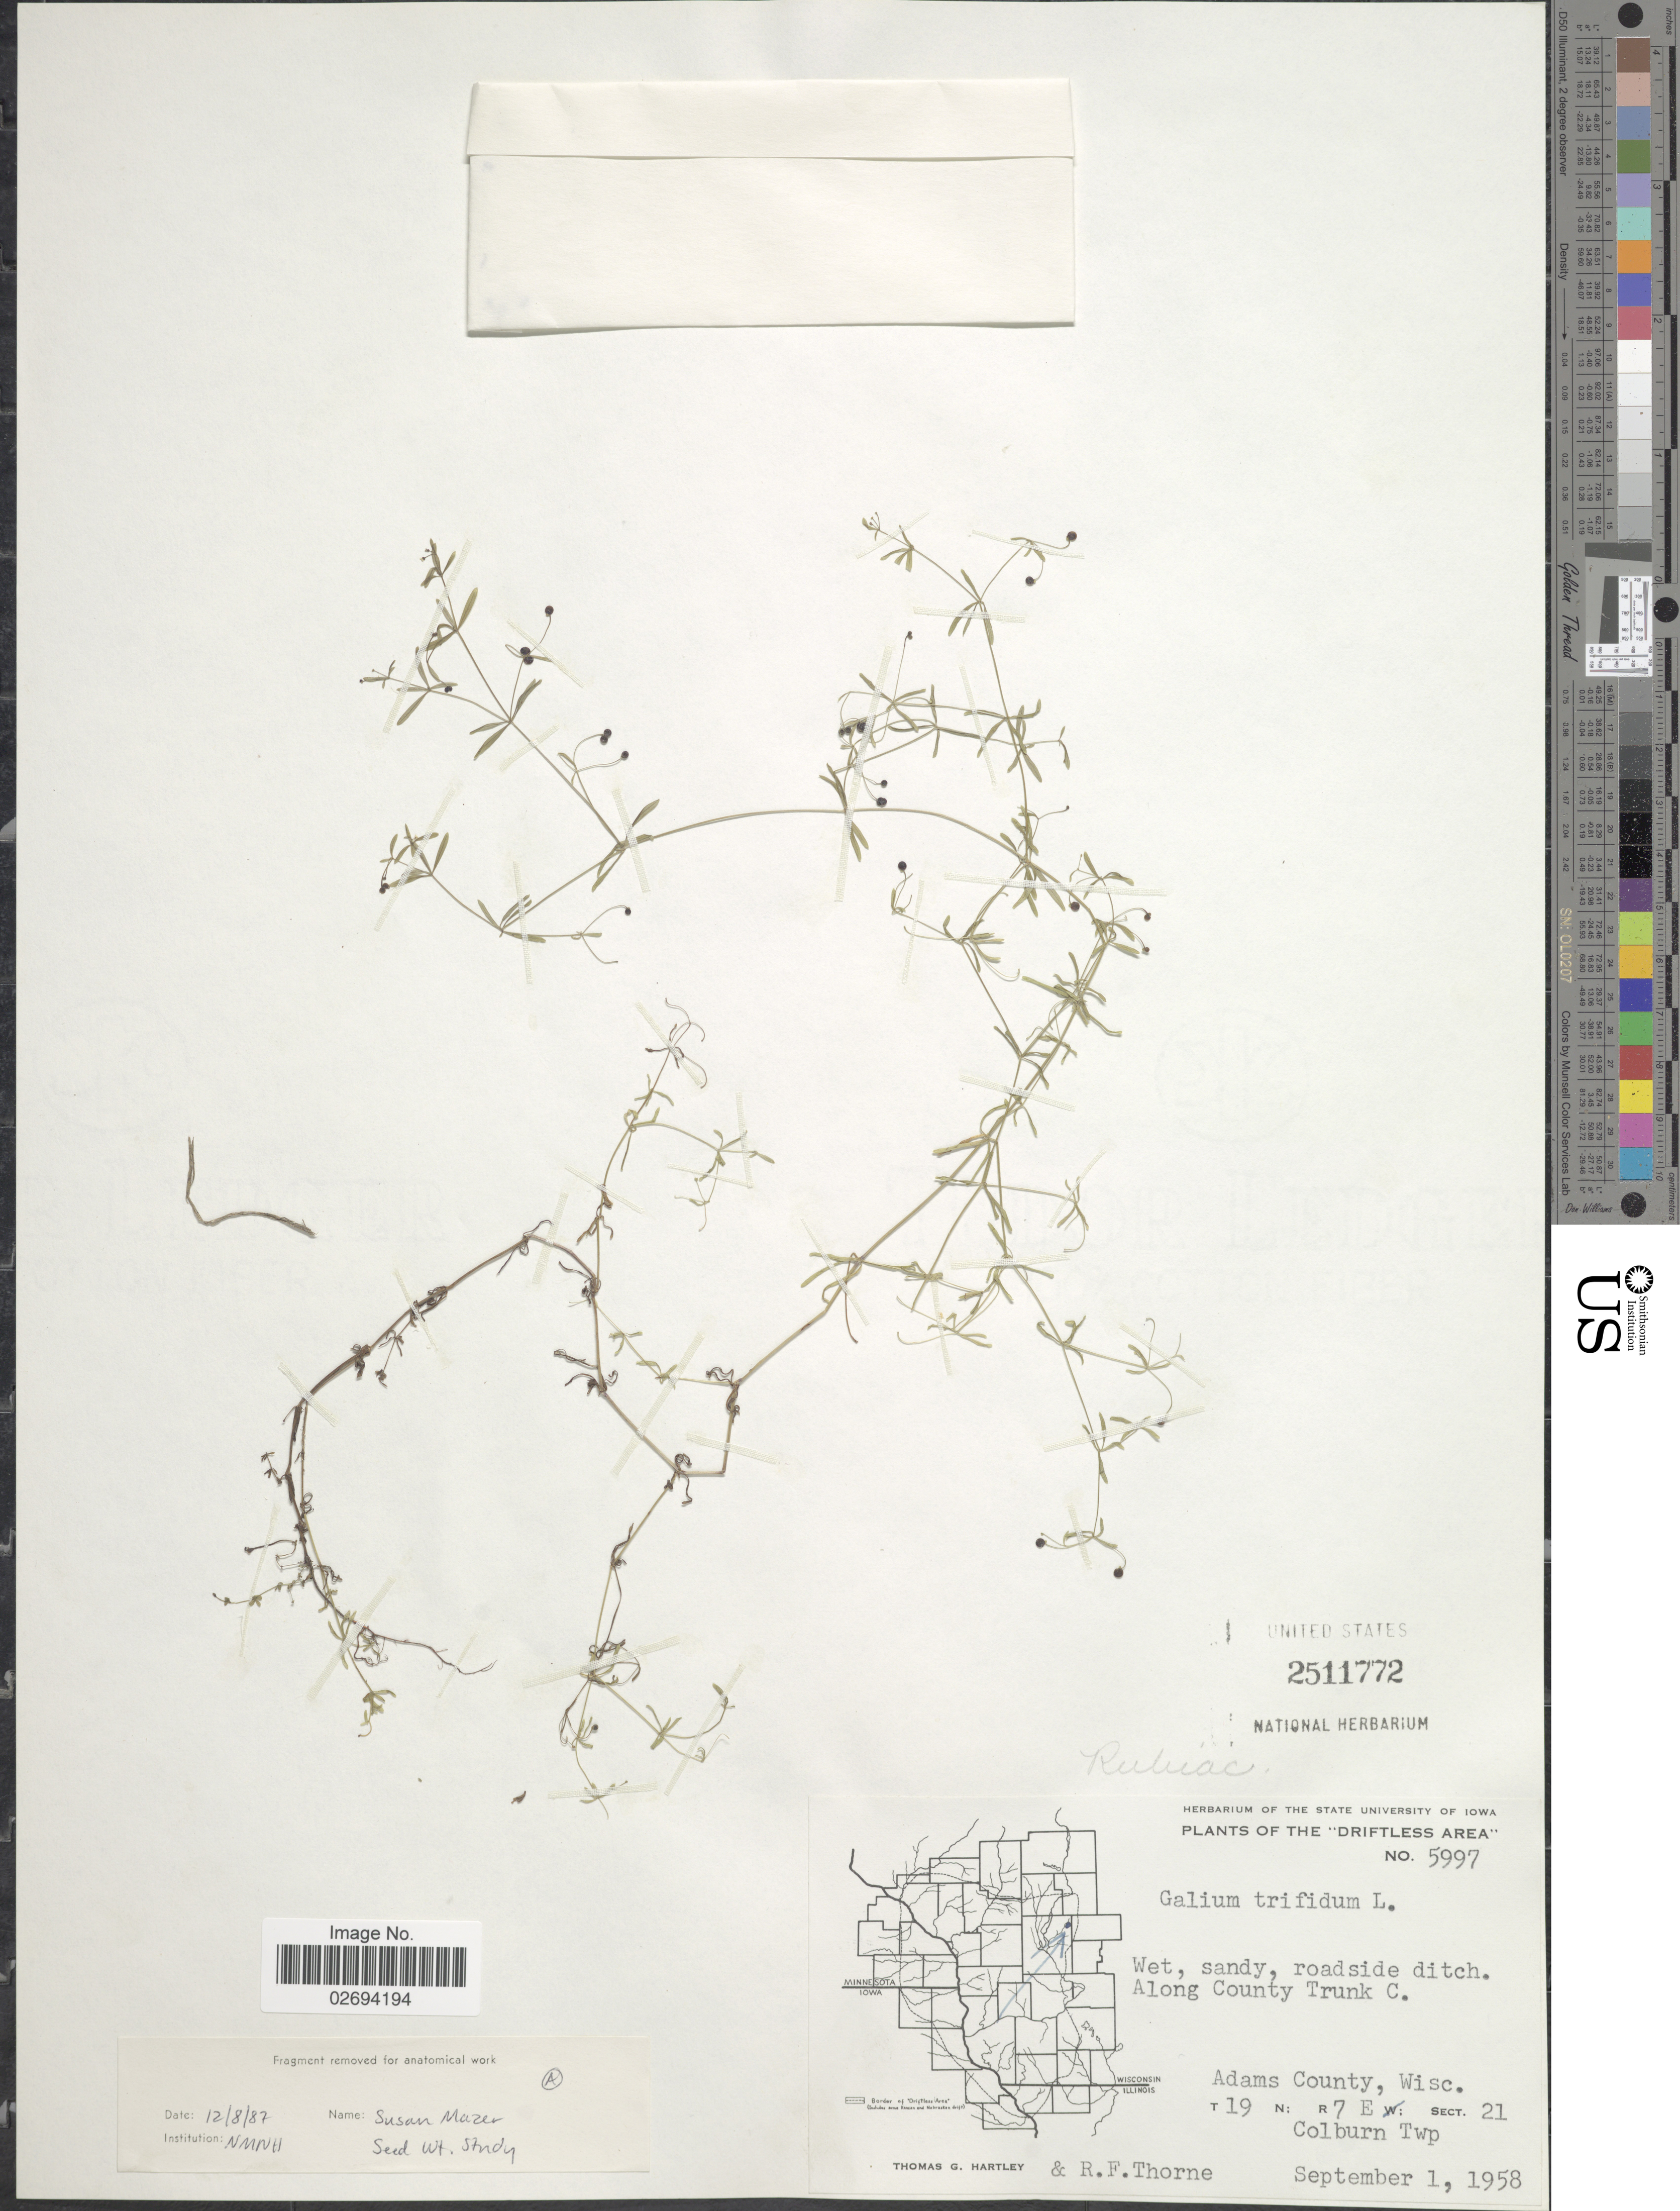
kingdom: Plantae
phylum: Tracheophyta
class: Magnoliopsida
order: Gentianales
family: Rubiaceae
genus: Galium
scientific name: Galium trifidum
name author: L.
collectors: T. G. Hartley & R. F. Thorne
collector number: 5997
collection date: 1958-09-01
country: United States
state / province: Wisconsin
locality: Driftless Sea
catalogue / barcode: US 2511772